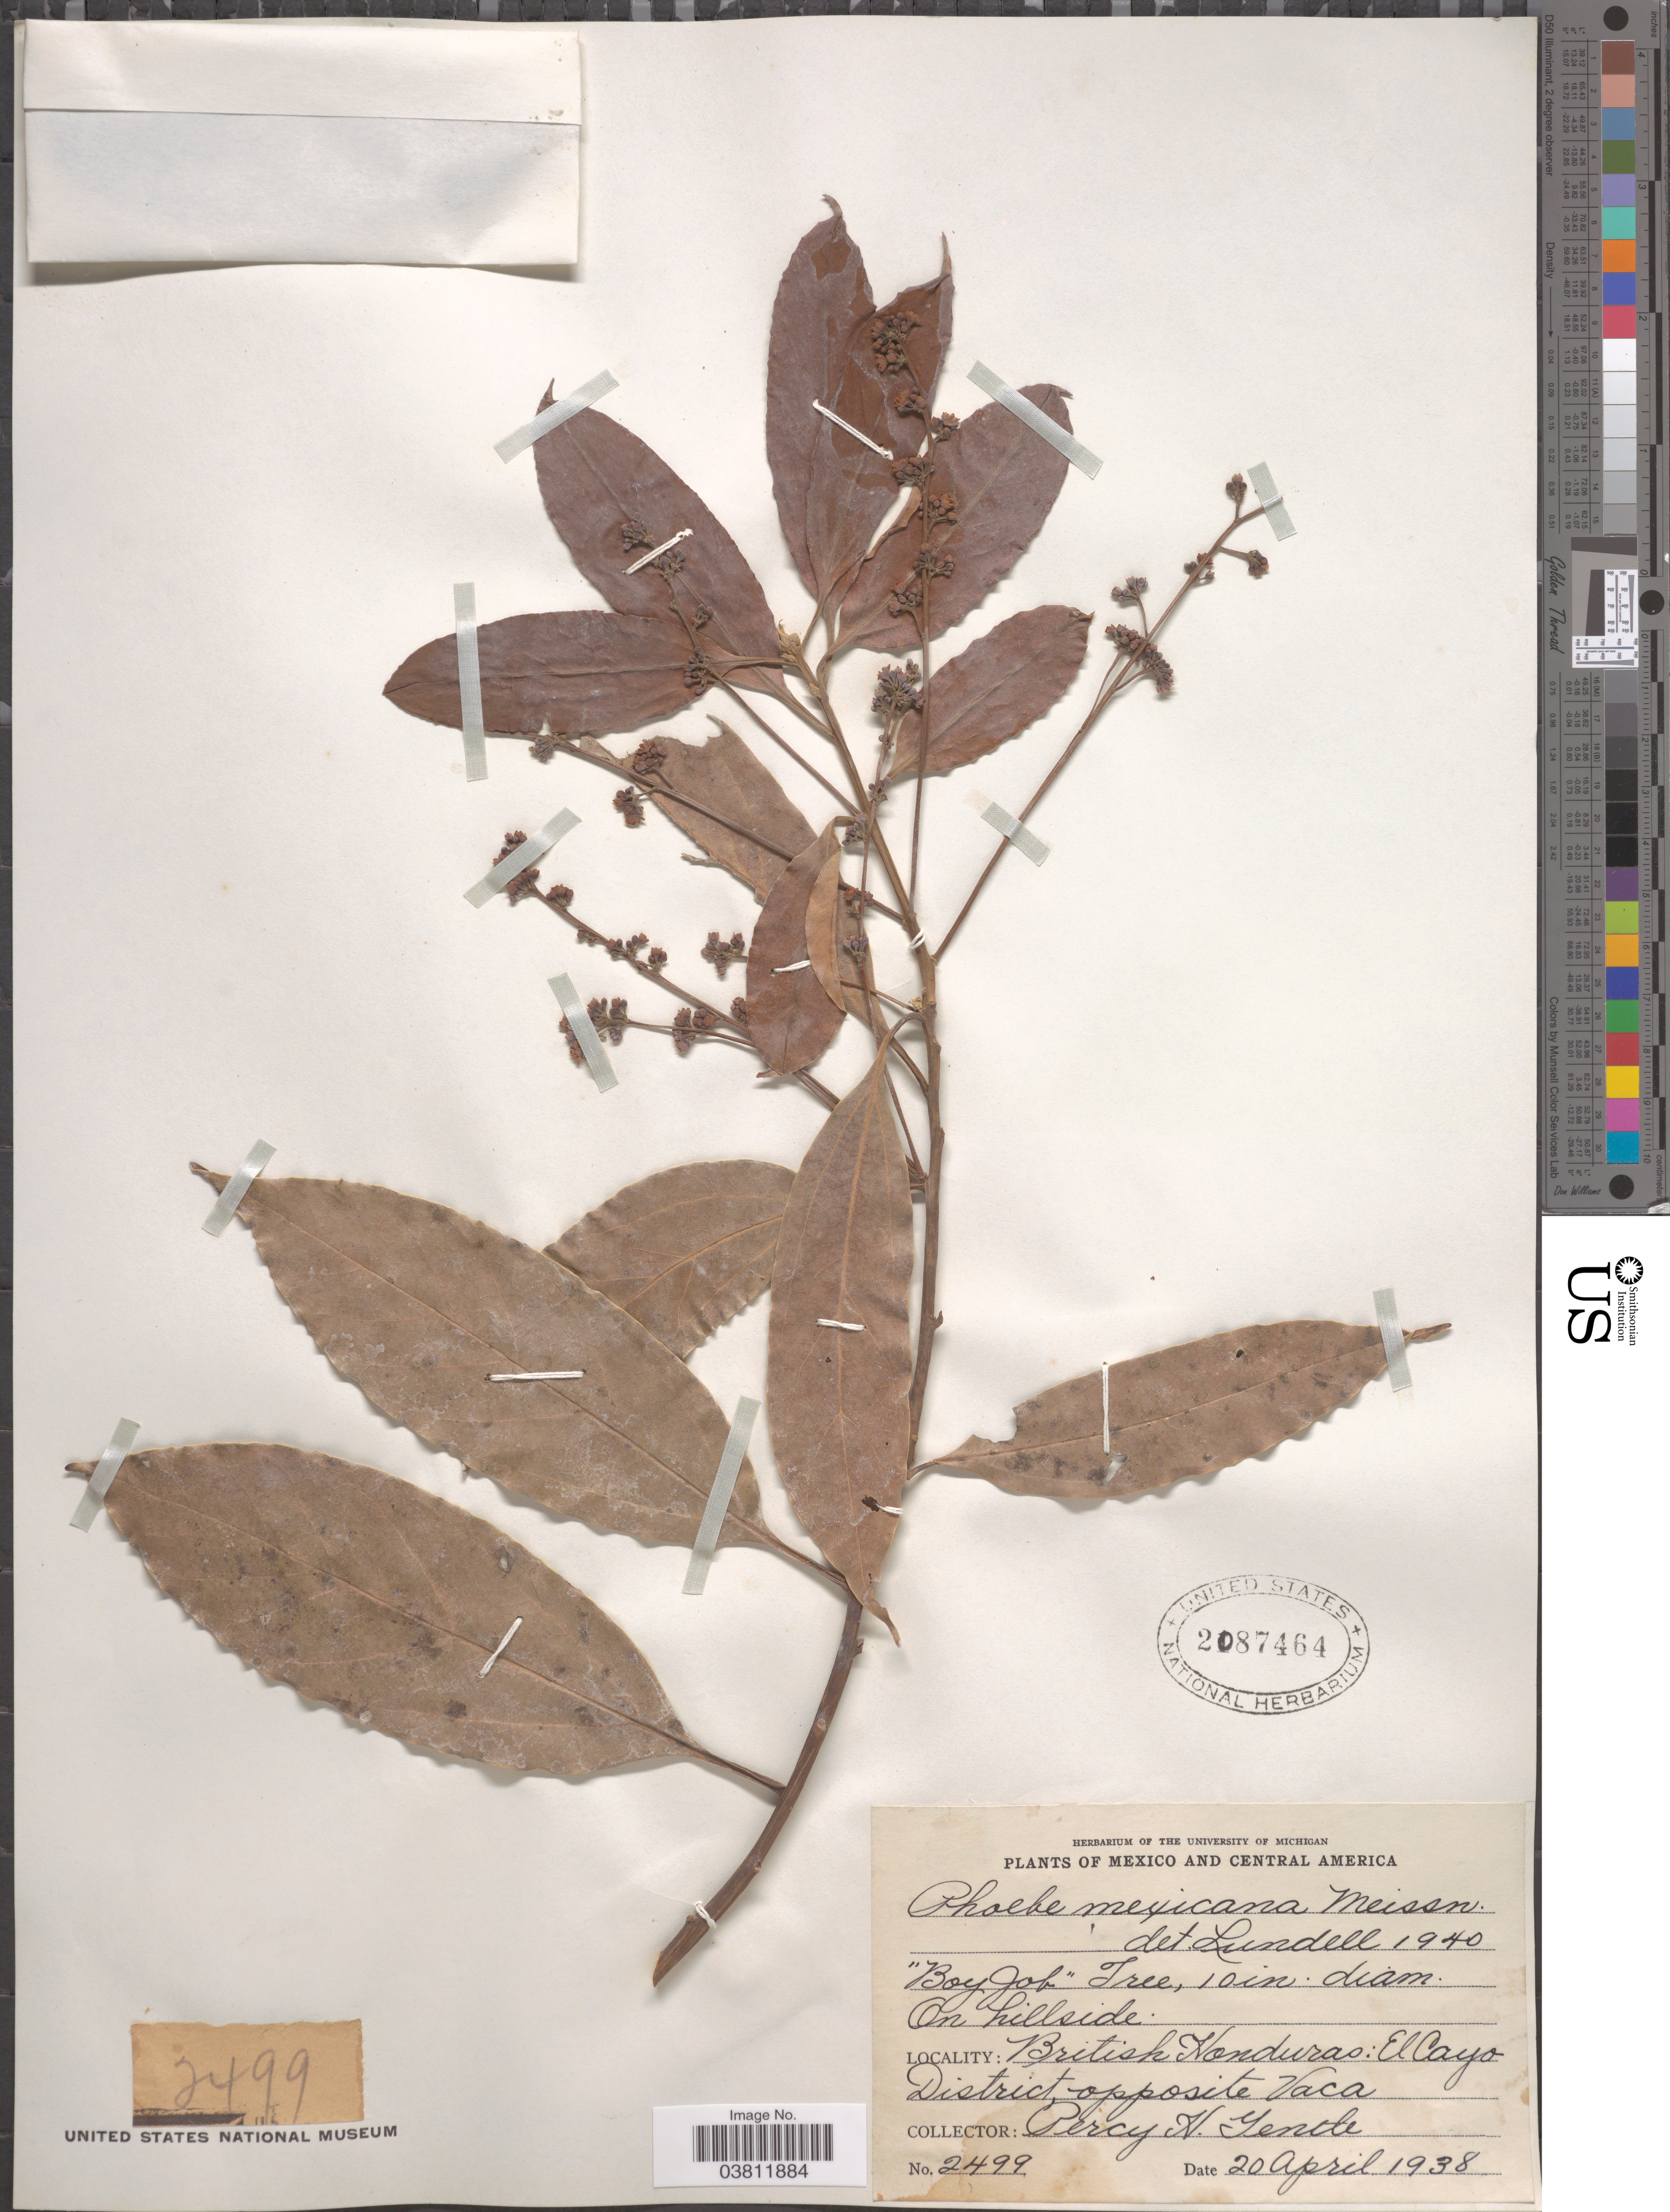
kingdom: Plantae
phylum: Tracheophyta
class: Magnoliopsida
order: Laurales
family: Lauraceae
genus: Phoebe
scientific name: Phoebe mexicana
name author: Meisn.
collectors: P. H. Gentle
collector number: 2499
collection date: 1938-04-20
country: Belize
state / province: Cayo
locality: British Honduras: El Cayo District, opposite Vaca.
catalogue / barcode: US 2087464